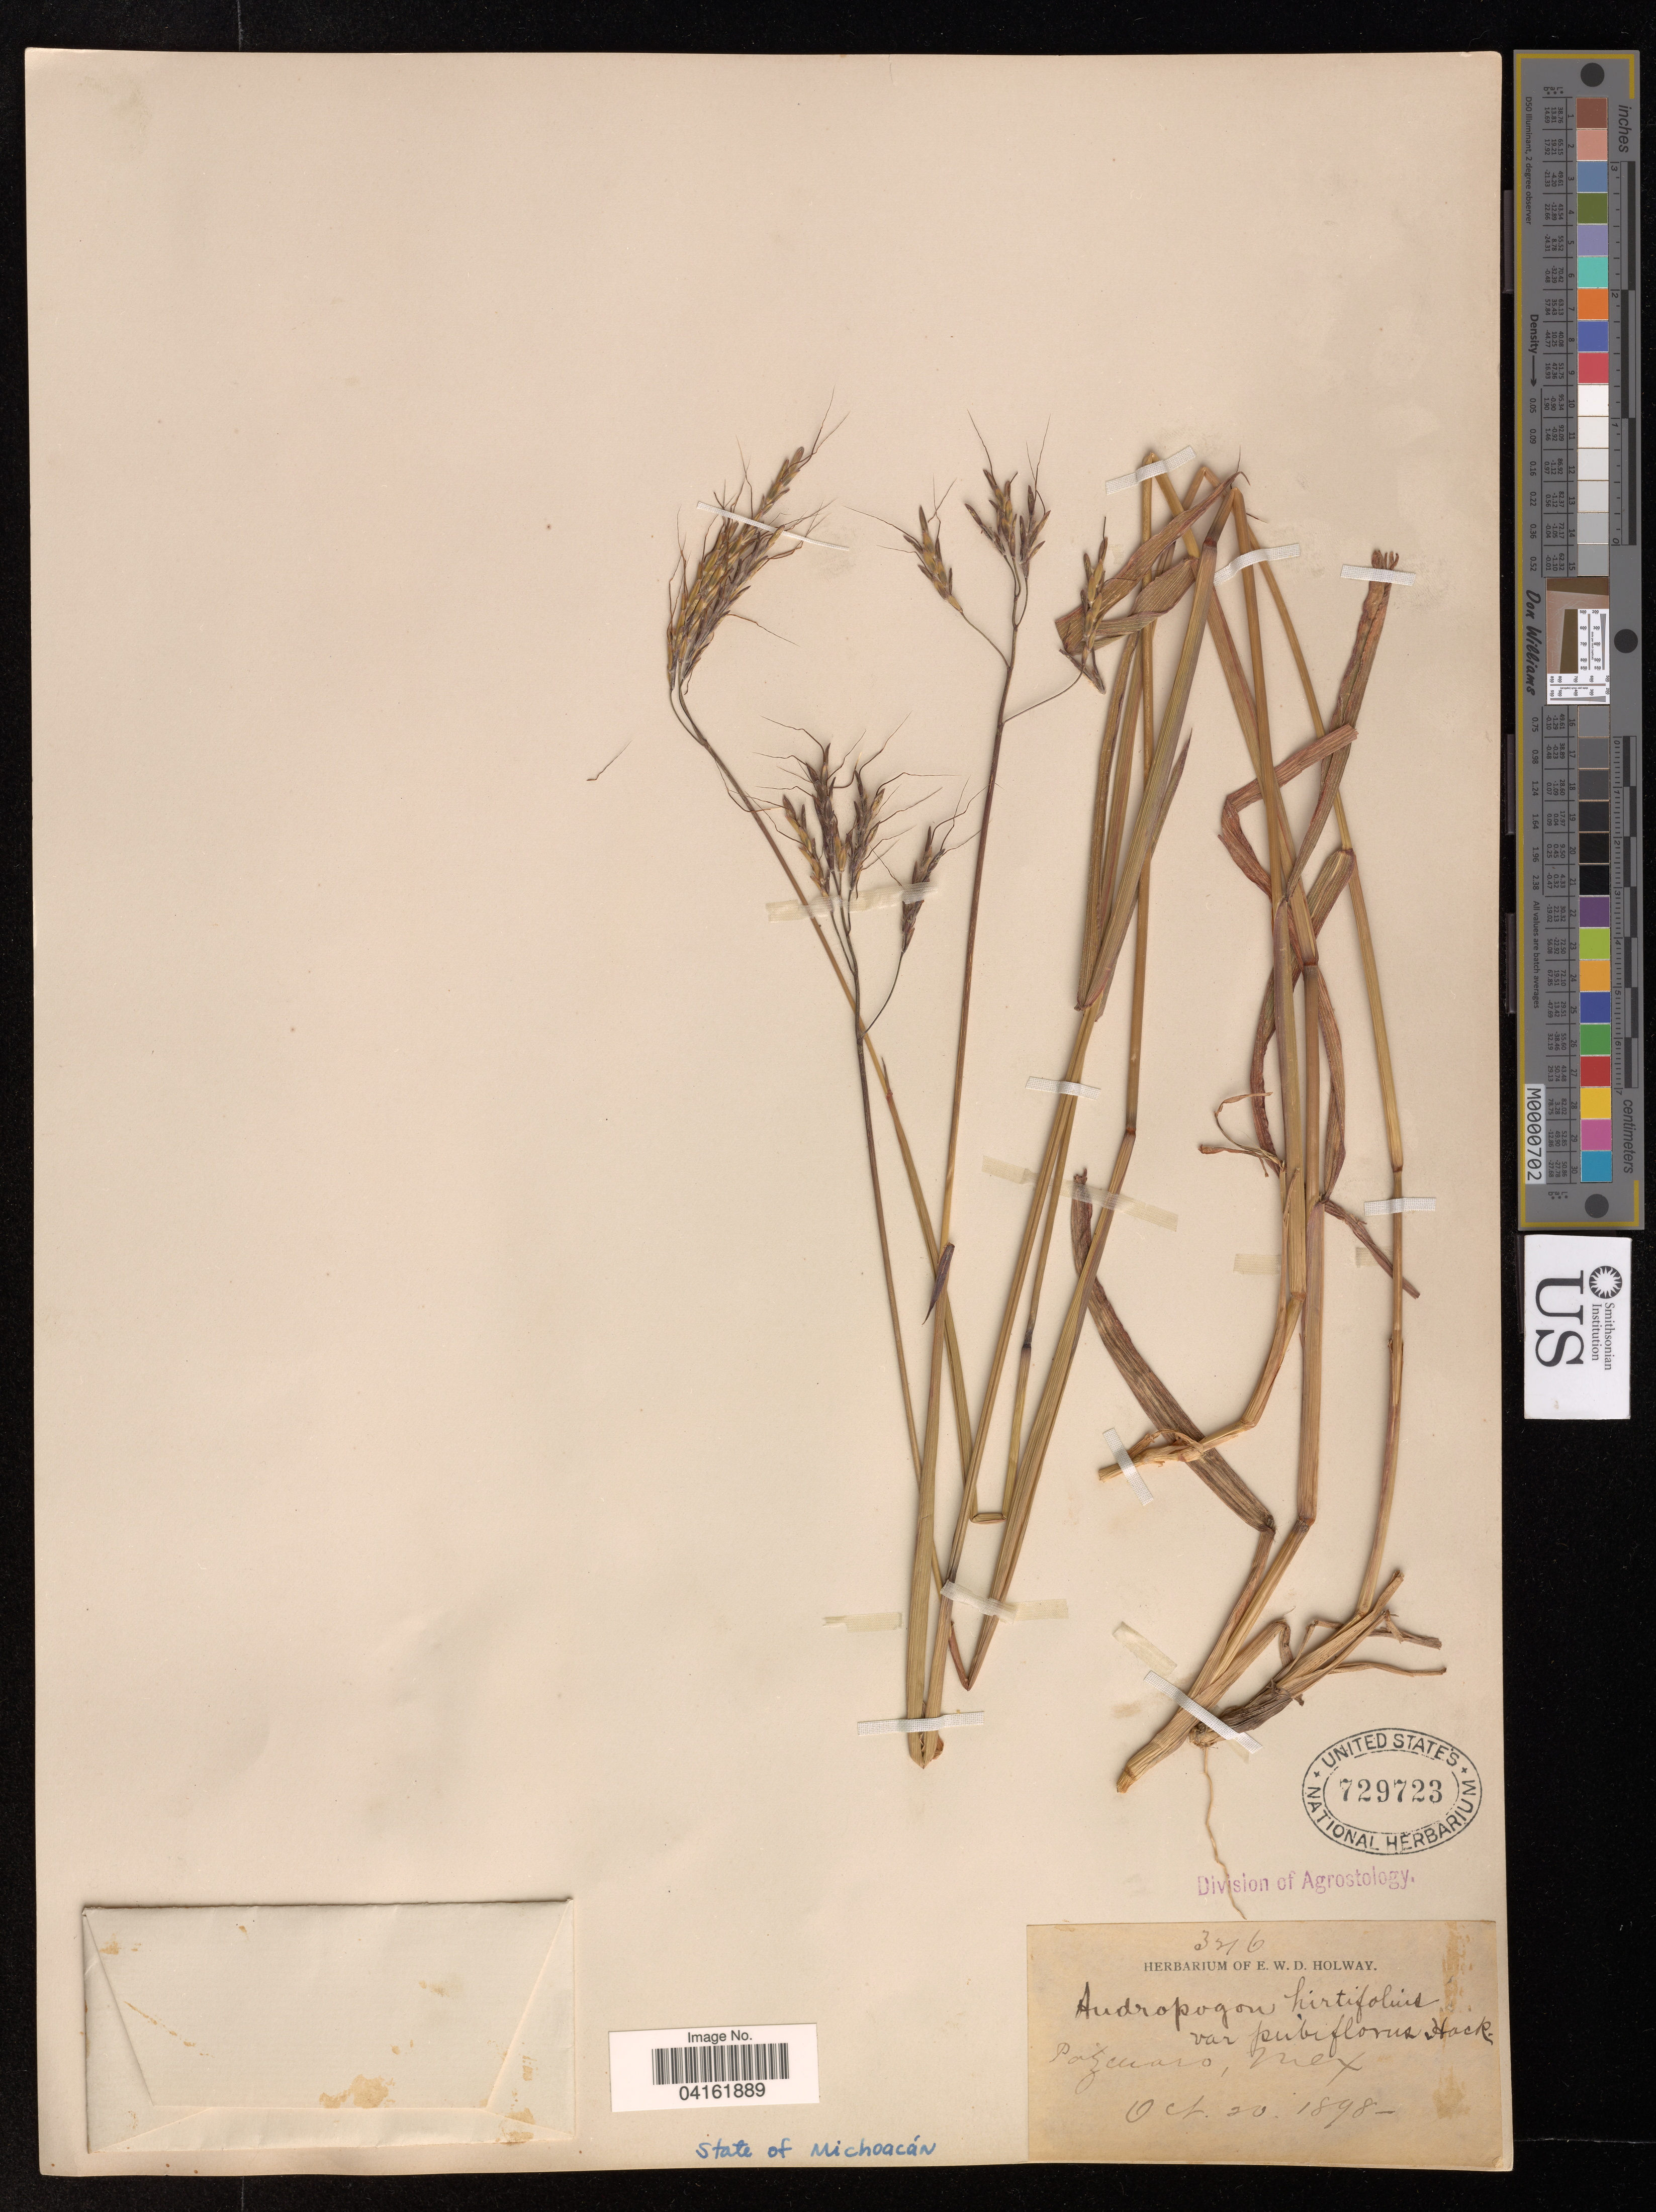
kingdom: Plantae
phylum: Tracheophyta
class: Liliopsida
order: Poales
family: Poaceae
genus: Andropogon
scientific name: Andropogon hirtiflorus var. pubiflorus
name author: Hack.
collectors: ex herb. E.W.D. Holway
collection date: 1898-10-20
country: Mexico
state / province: Michoacán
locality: Pozcuaro.*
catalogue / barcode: US 729723